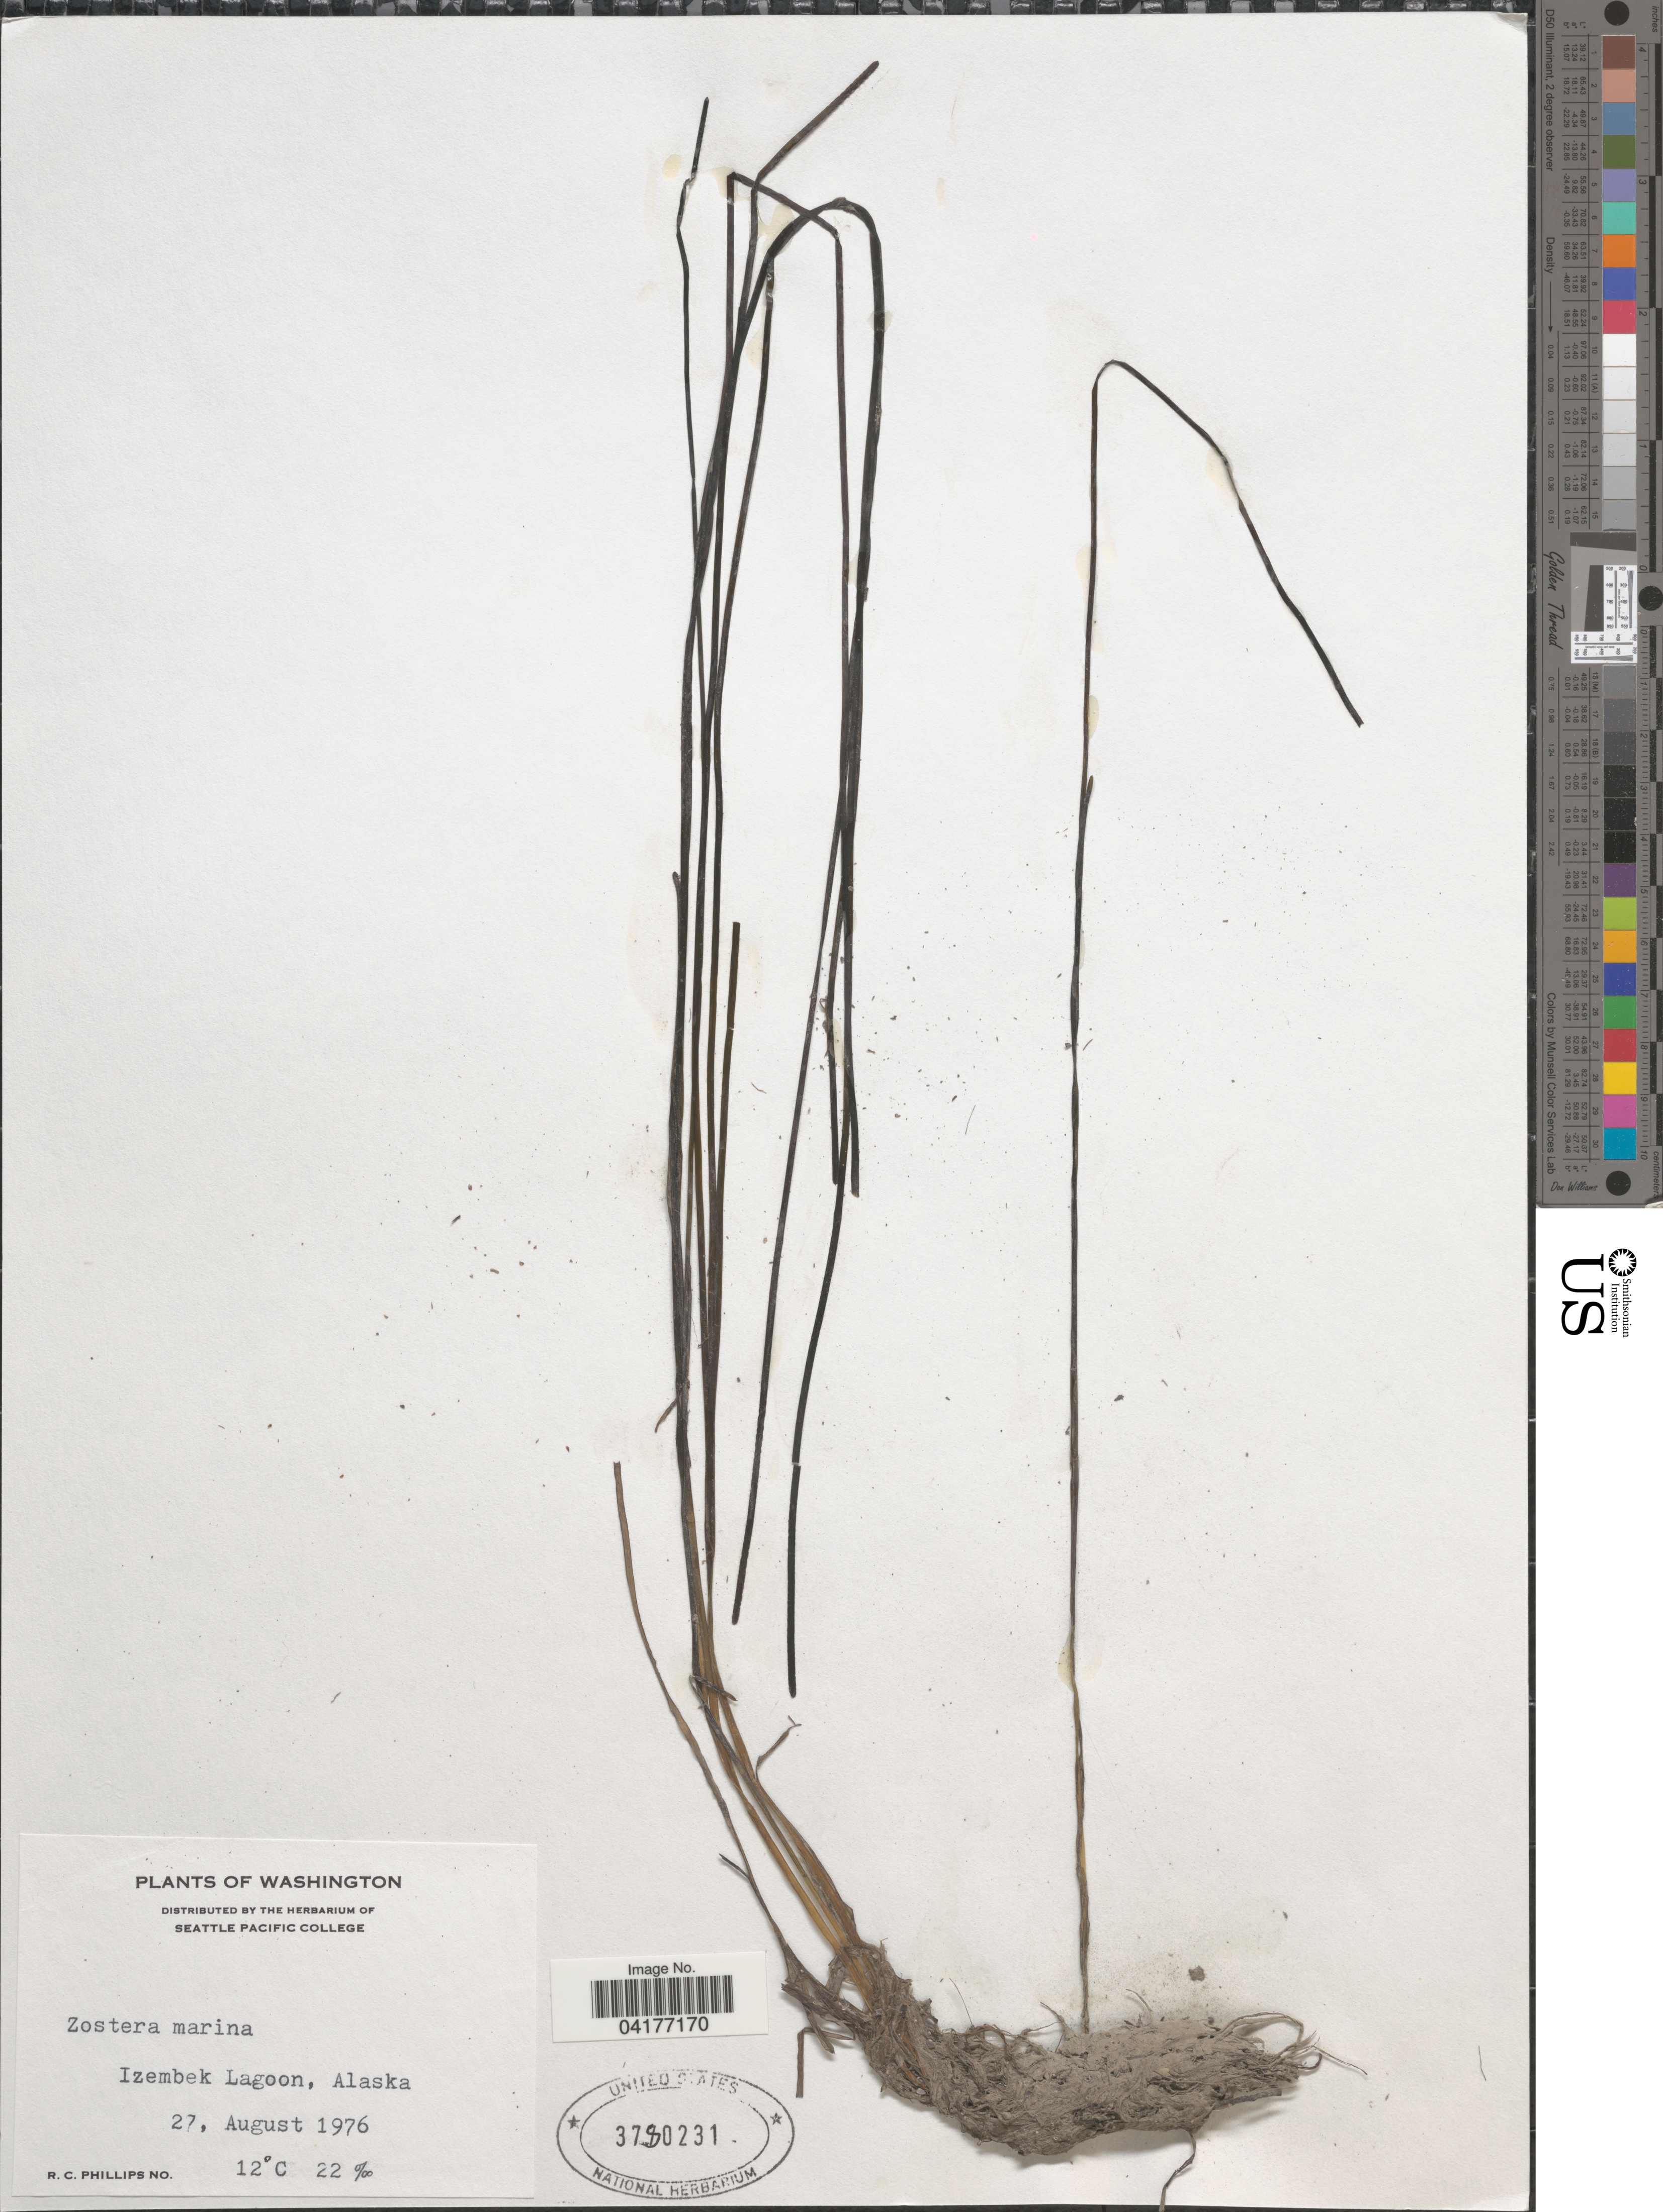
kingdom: Plantae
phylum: Tracheophyta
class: Liliopsida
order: Alismatales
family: Zosteraceae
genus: Zostera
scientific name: Zostera marina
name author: L.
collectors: R. C. Phillips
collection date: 1976-08-27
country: United States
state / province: Alaska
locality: Izembek Lagoon.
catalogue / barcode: US 3780231